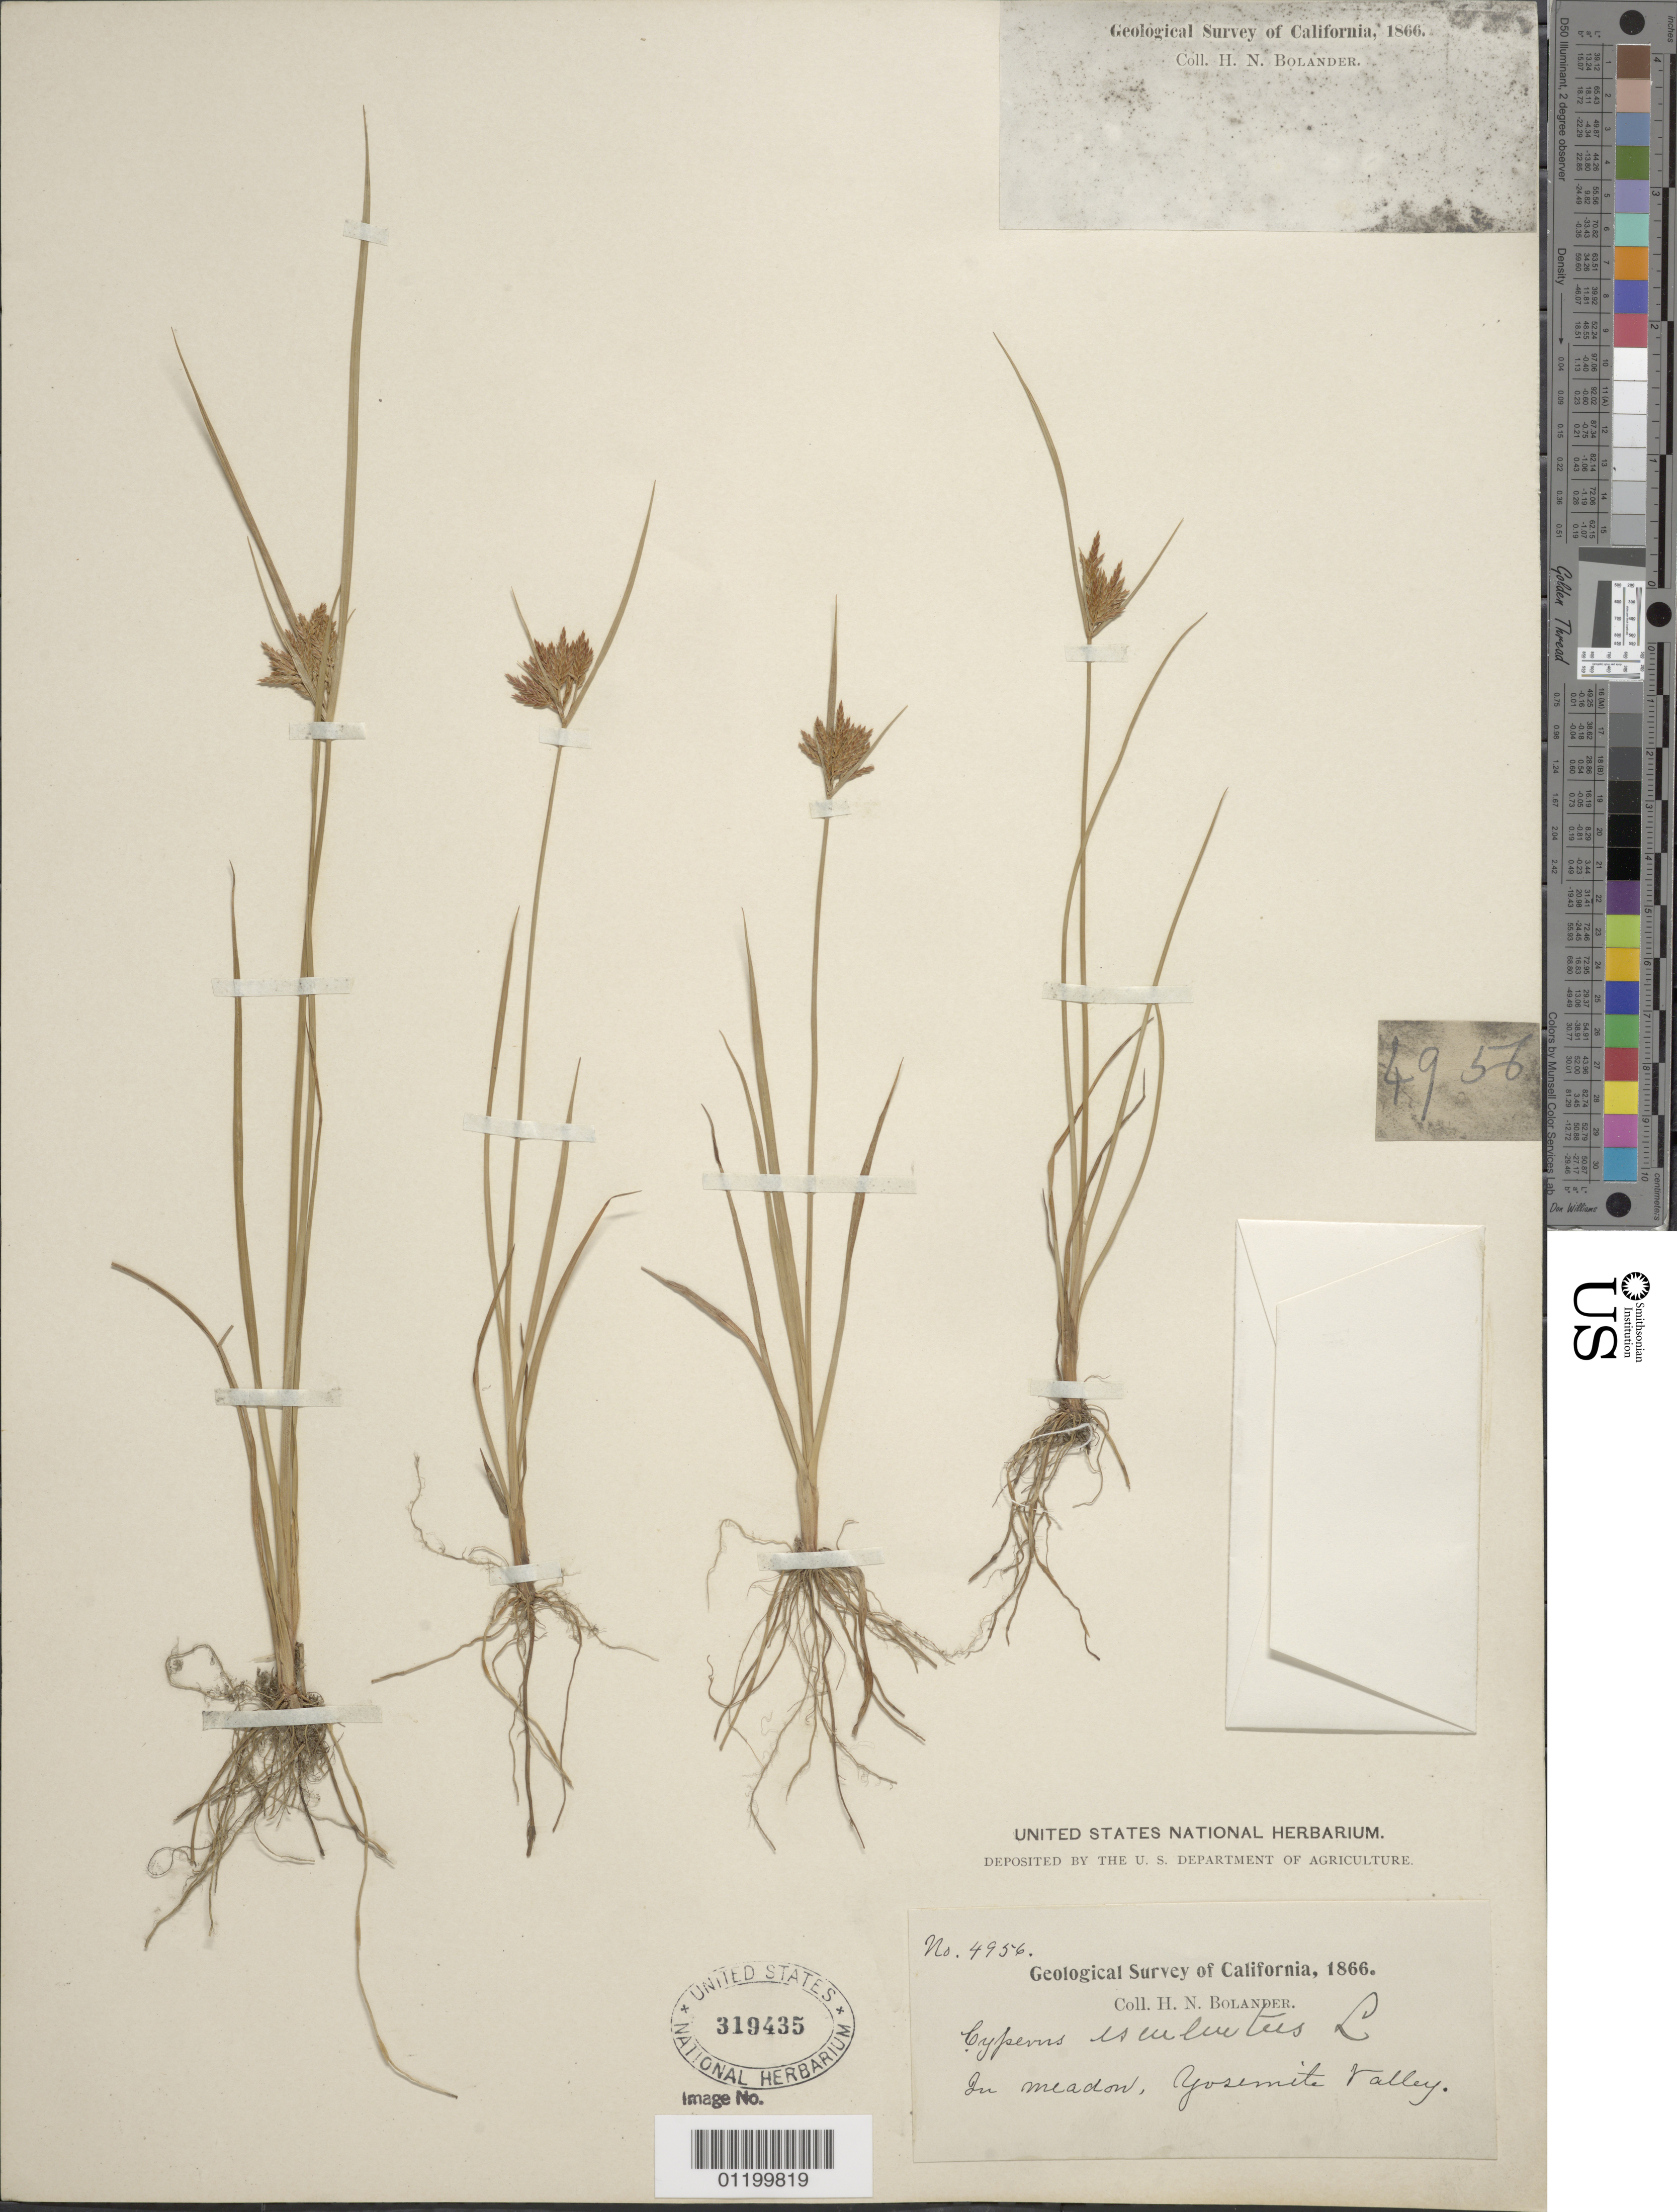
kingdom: Plantae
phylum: Tracheophyta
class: Liliopsida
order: Poales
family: Cyperaceae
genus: Cyperus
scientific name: Cyperus esculentus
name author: L.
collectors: H. Bolander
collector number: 4956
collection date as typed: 1866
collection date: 1866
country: United States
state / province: California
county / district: Mariposa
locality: Yosemite Valley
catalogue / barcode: US 319435